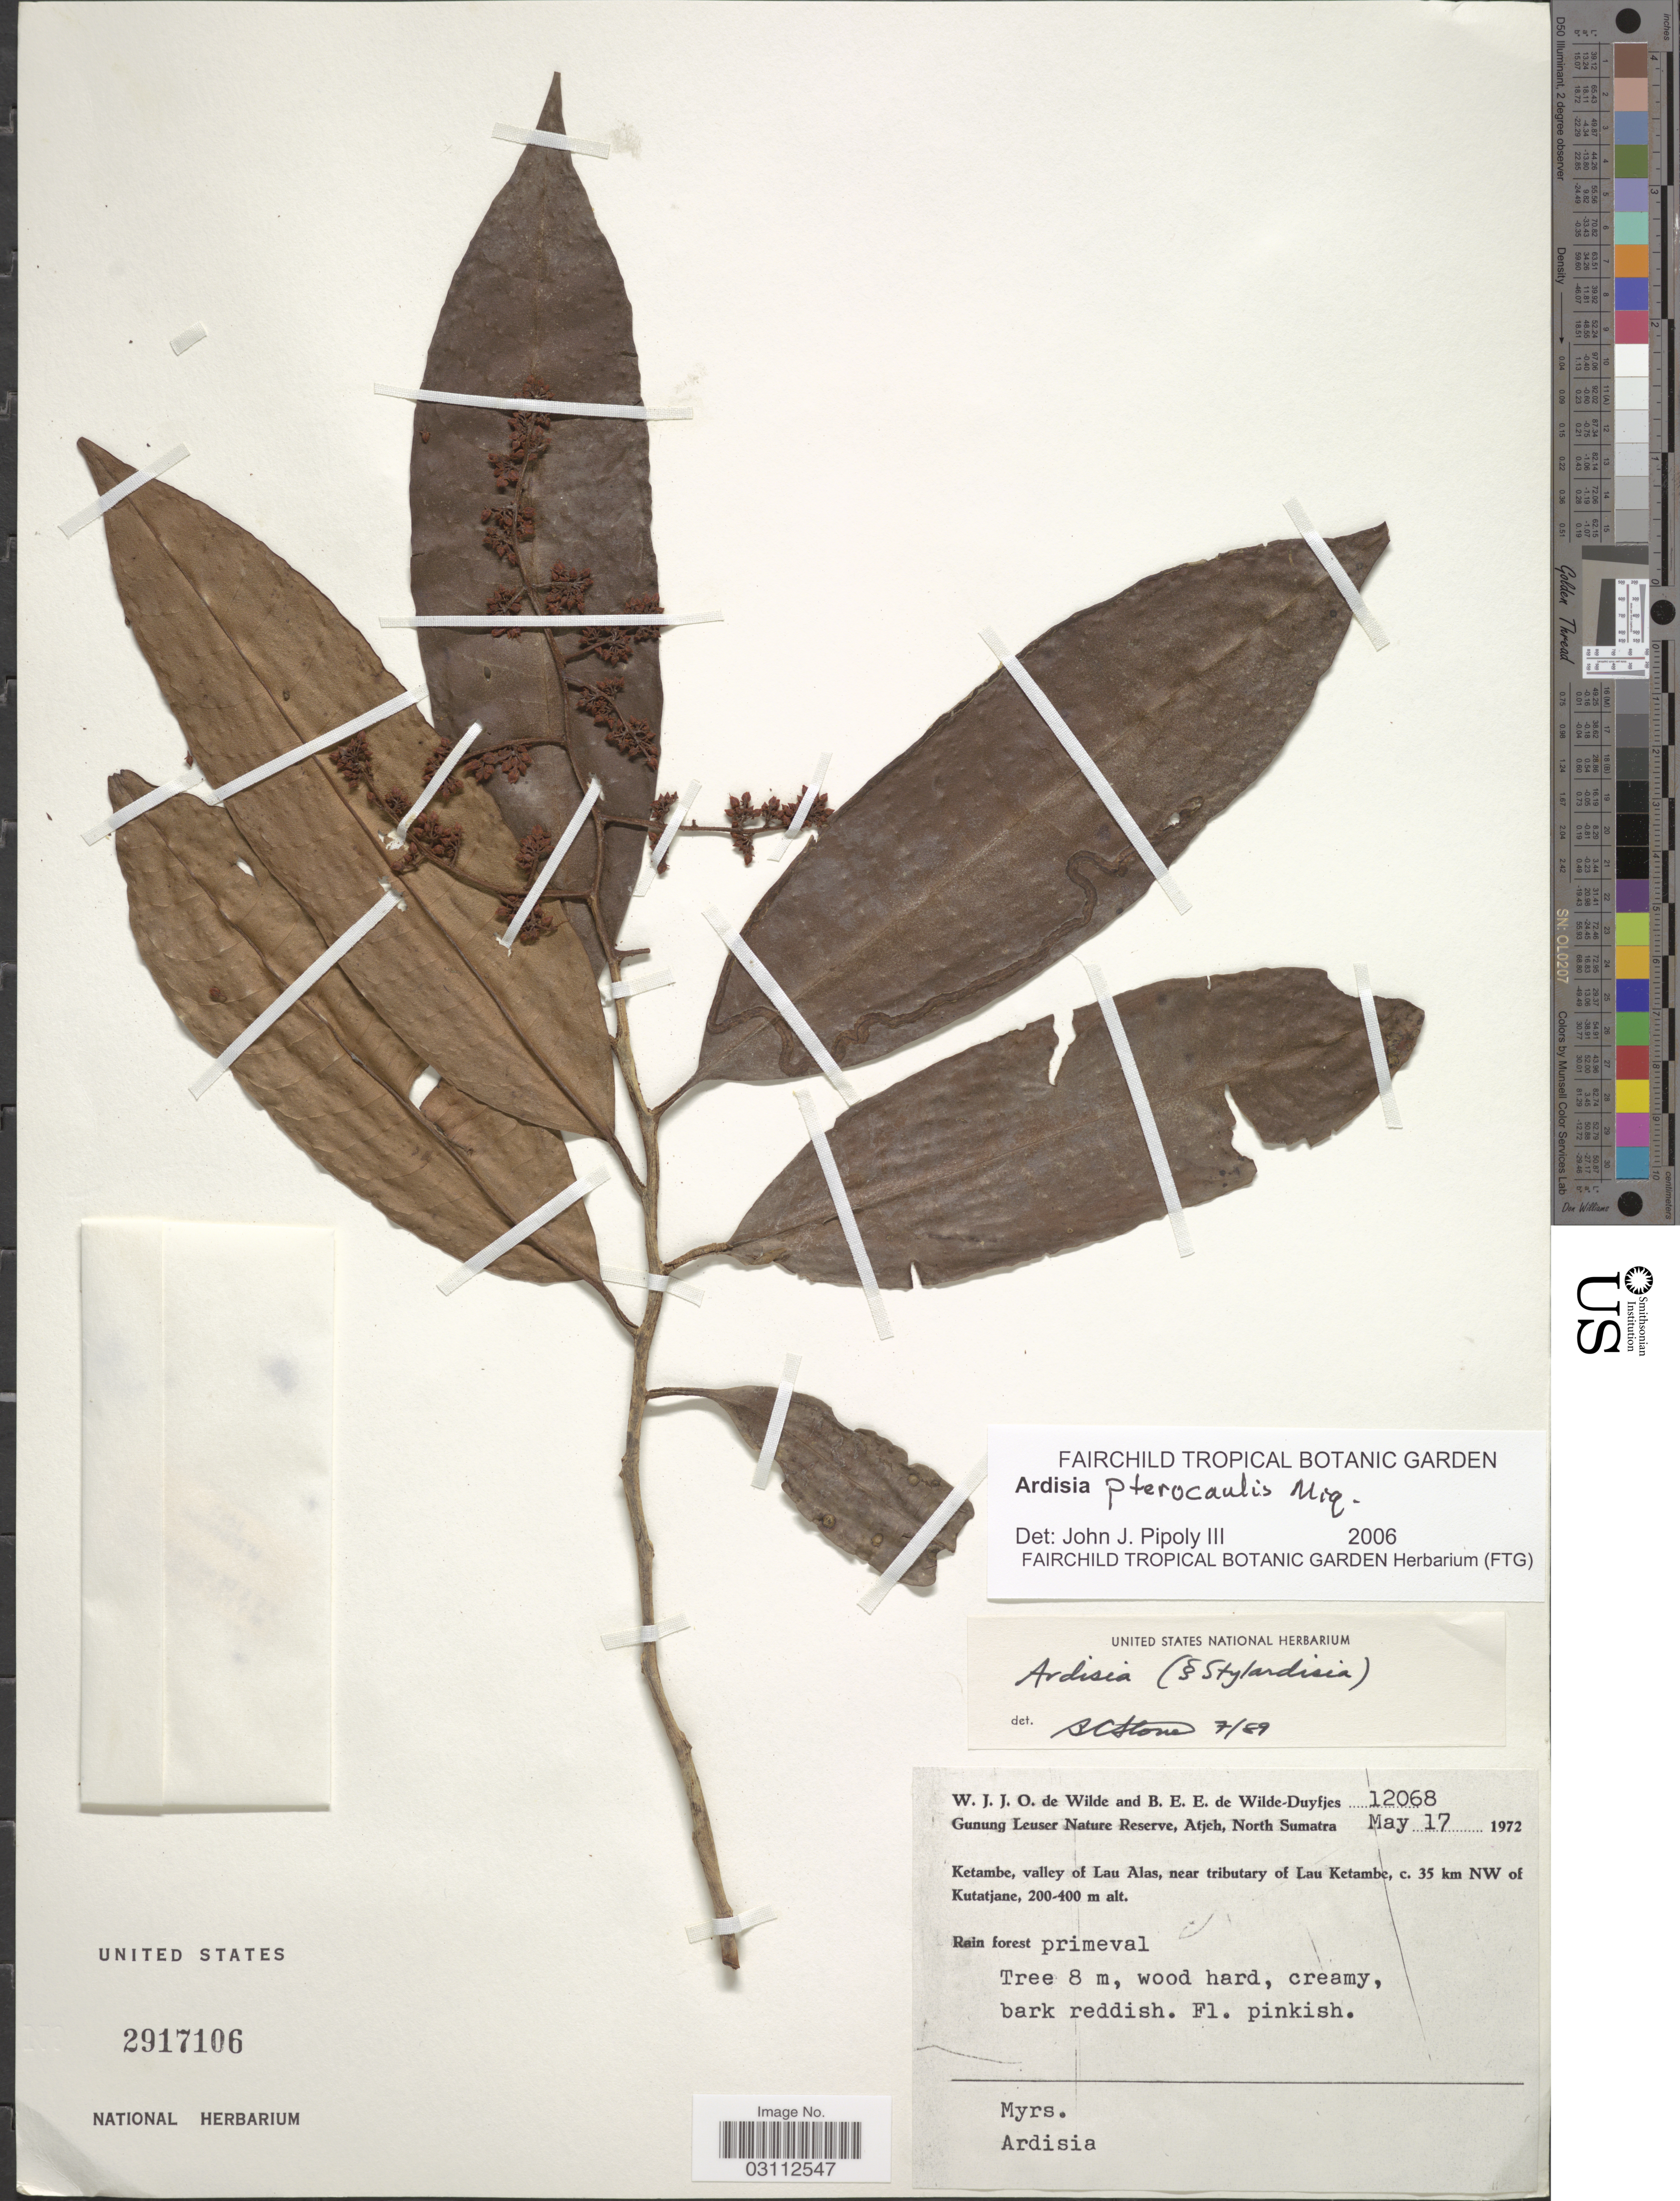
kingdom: Plantae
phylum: Tracheophyta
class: Magnoliopsida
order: Ericales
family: Primulaceae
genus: Ardisia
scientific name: Ardisia pterocaulis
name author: Miq.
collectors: W. J. de Wilde & B. E. de Wilde-Duyfjes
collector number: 12068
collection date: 1972-05-17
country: Indonesia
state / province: Sumatra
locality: Gunung Leuser Nature Reserve, Atjeh, North Sumatra. Ketambe, valley of Lau Alas, near tributary of Lau Ketambe, c. 35 km NW of Kutatjane.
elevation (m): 200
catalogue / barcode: US 2917106